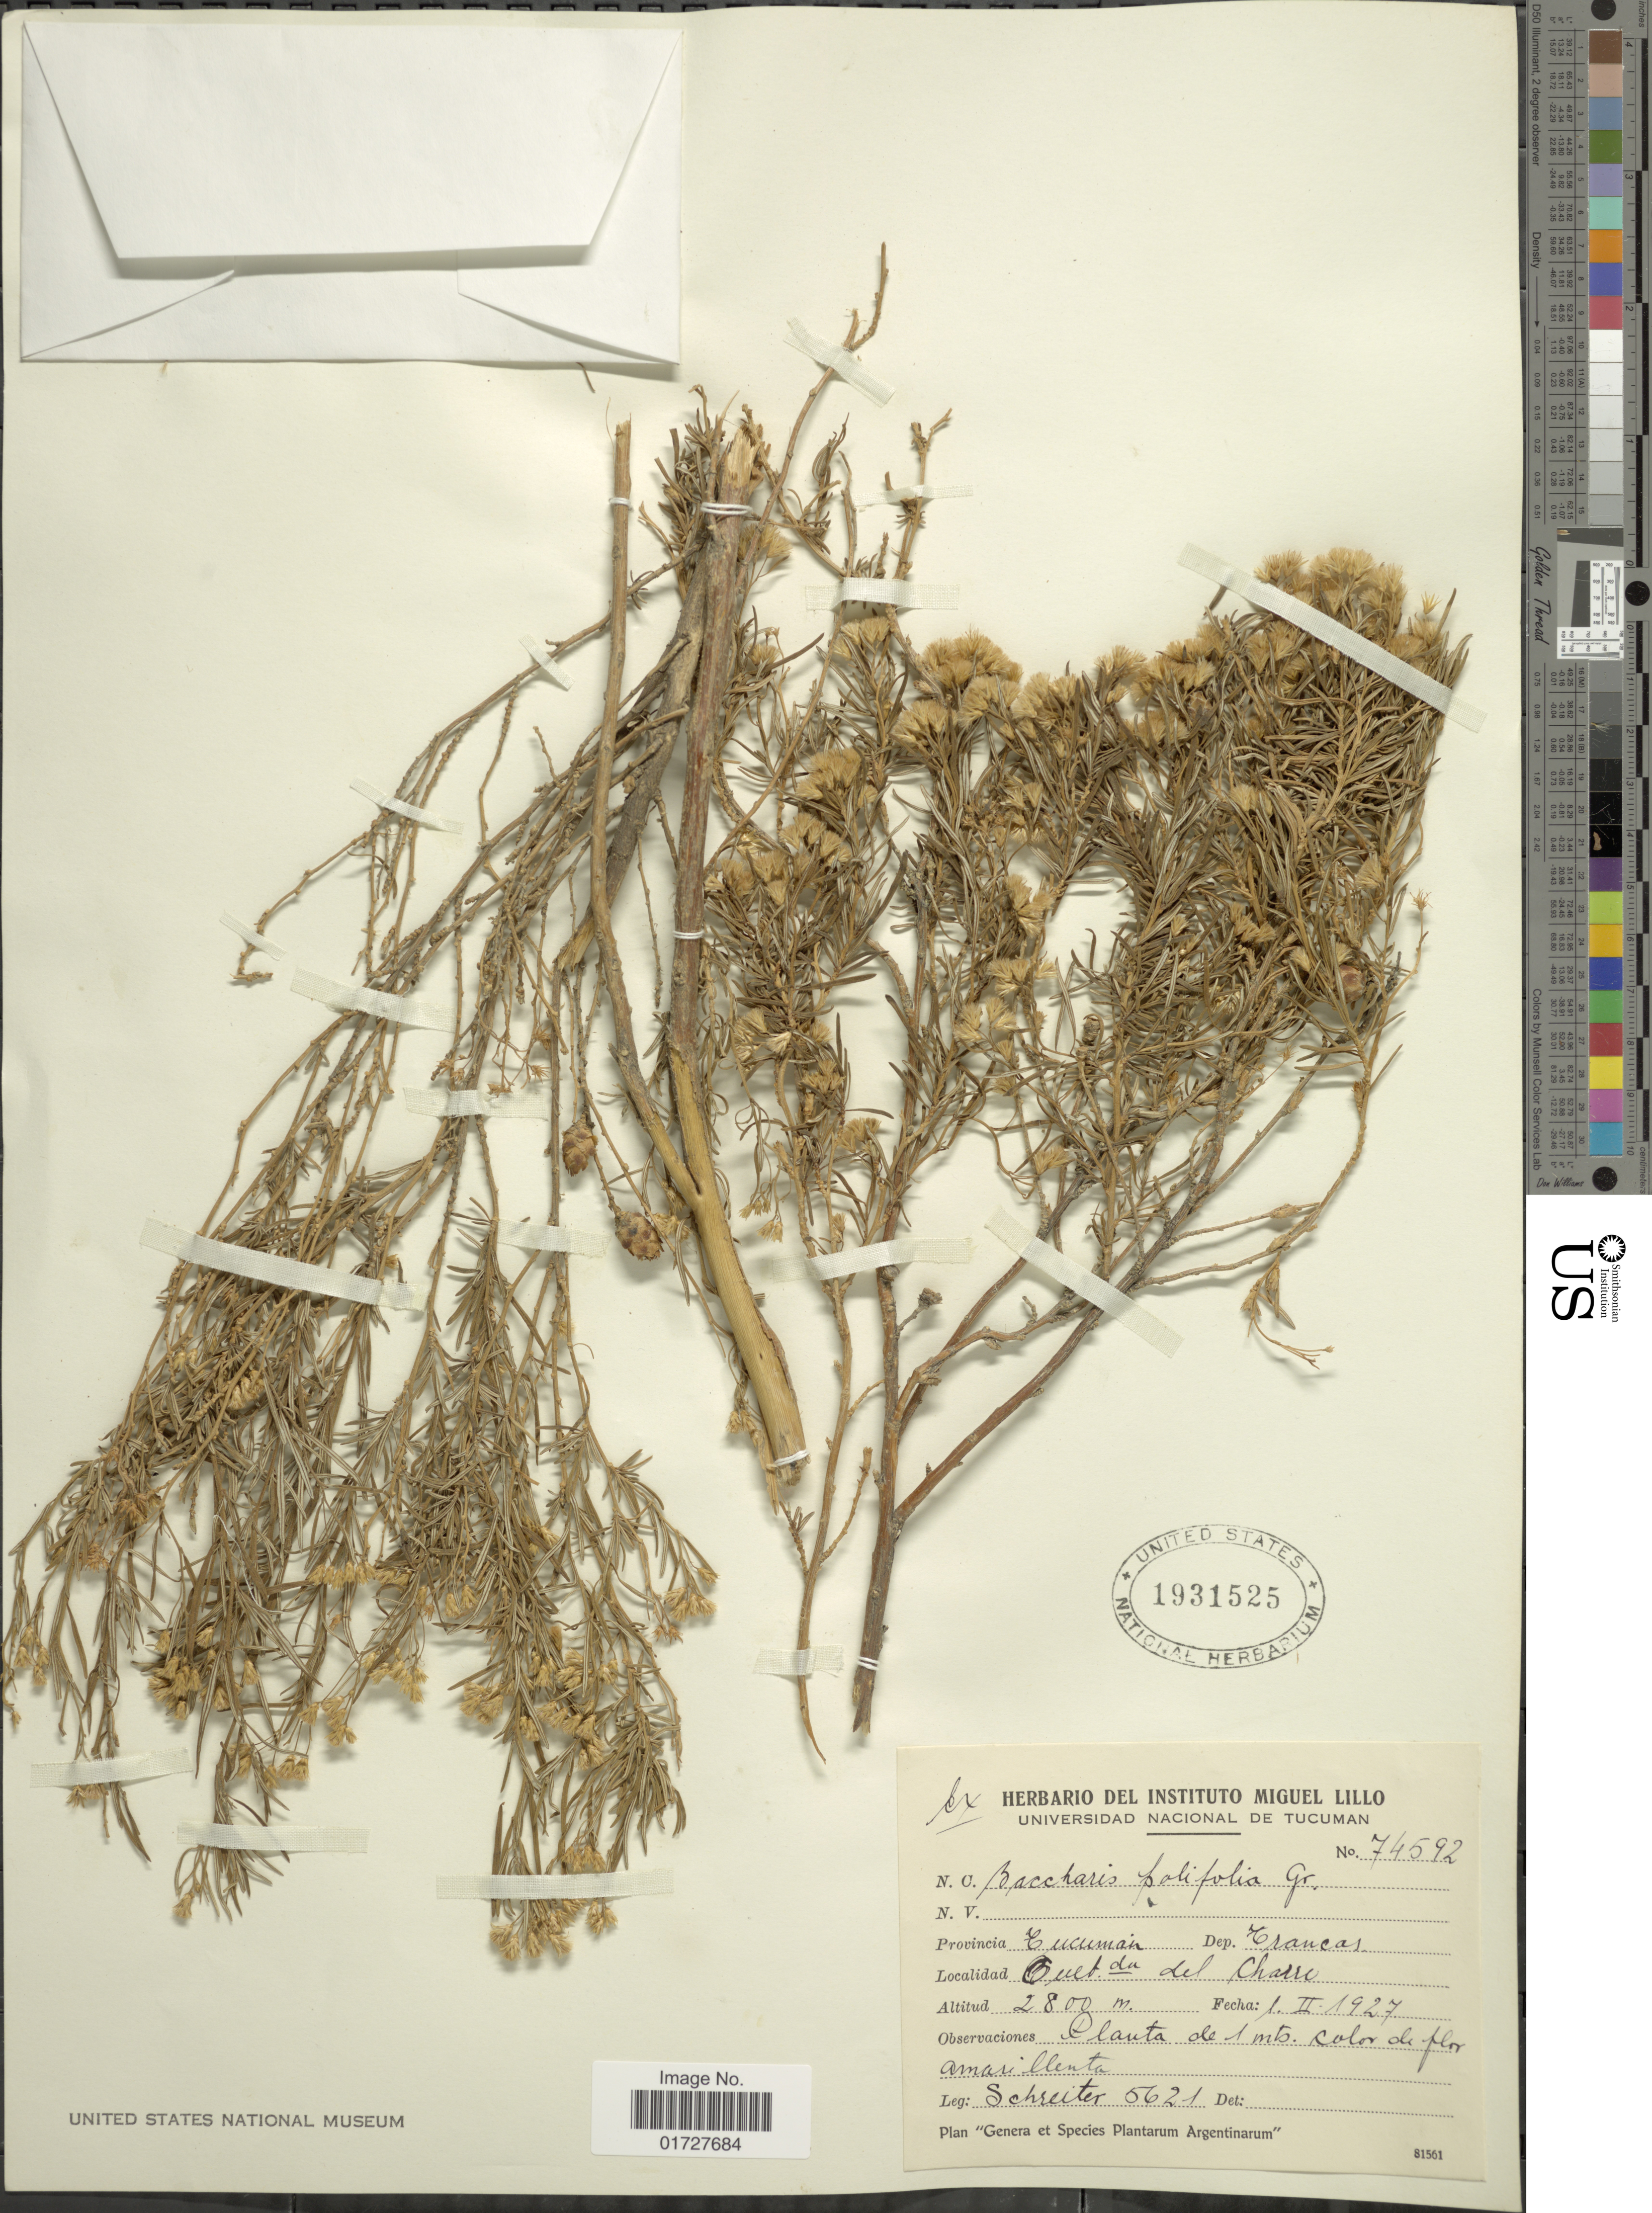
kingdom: Plantae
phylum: Tracheophyta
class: Magnoliopsida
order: Asterales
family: Asteraceae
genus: Baccharis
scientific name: Baccharis polifolia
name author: Griseb.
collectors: -. Schreiter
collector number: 5621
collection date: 1927-02-01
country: Argentina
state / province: Tucuman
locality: Dep. Trancas, Quebda del Chorro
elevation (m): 2800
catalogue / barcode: US 1931525